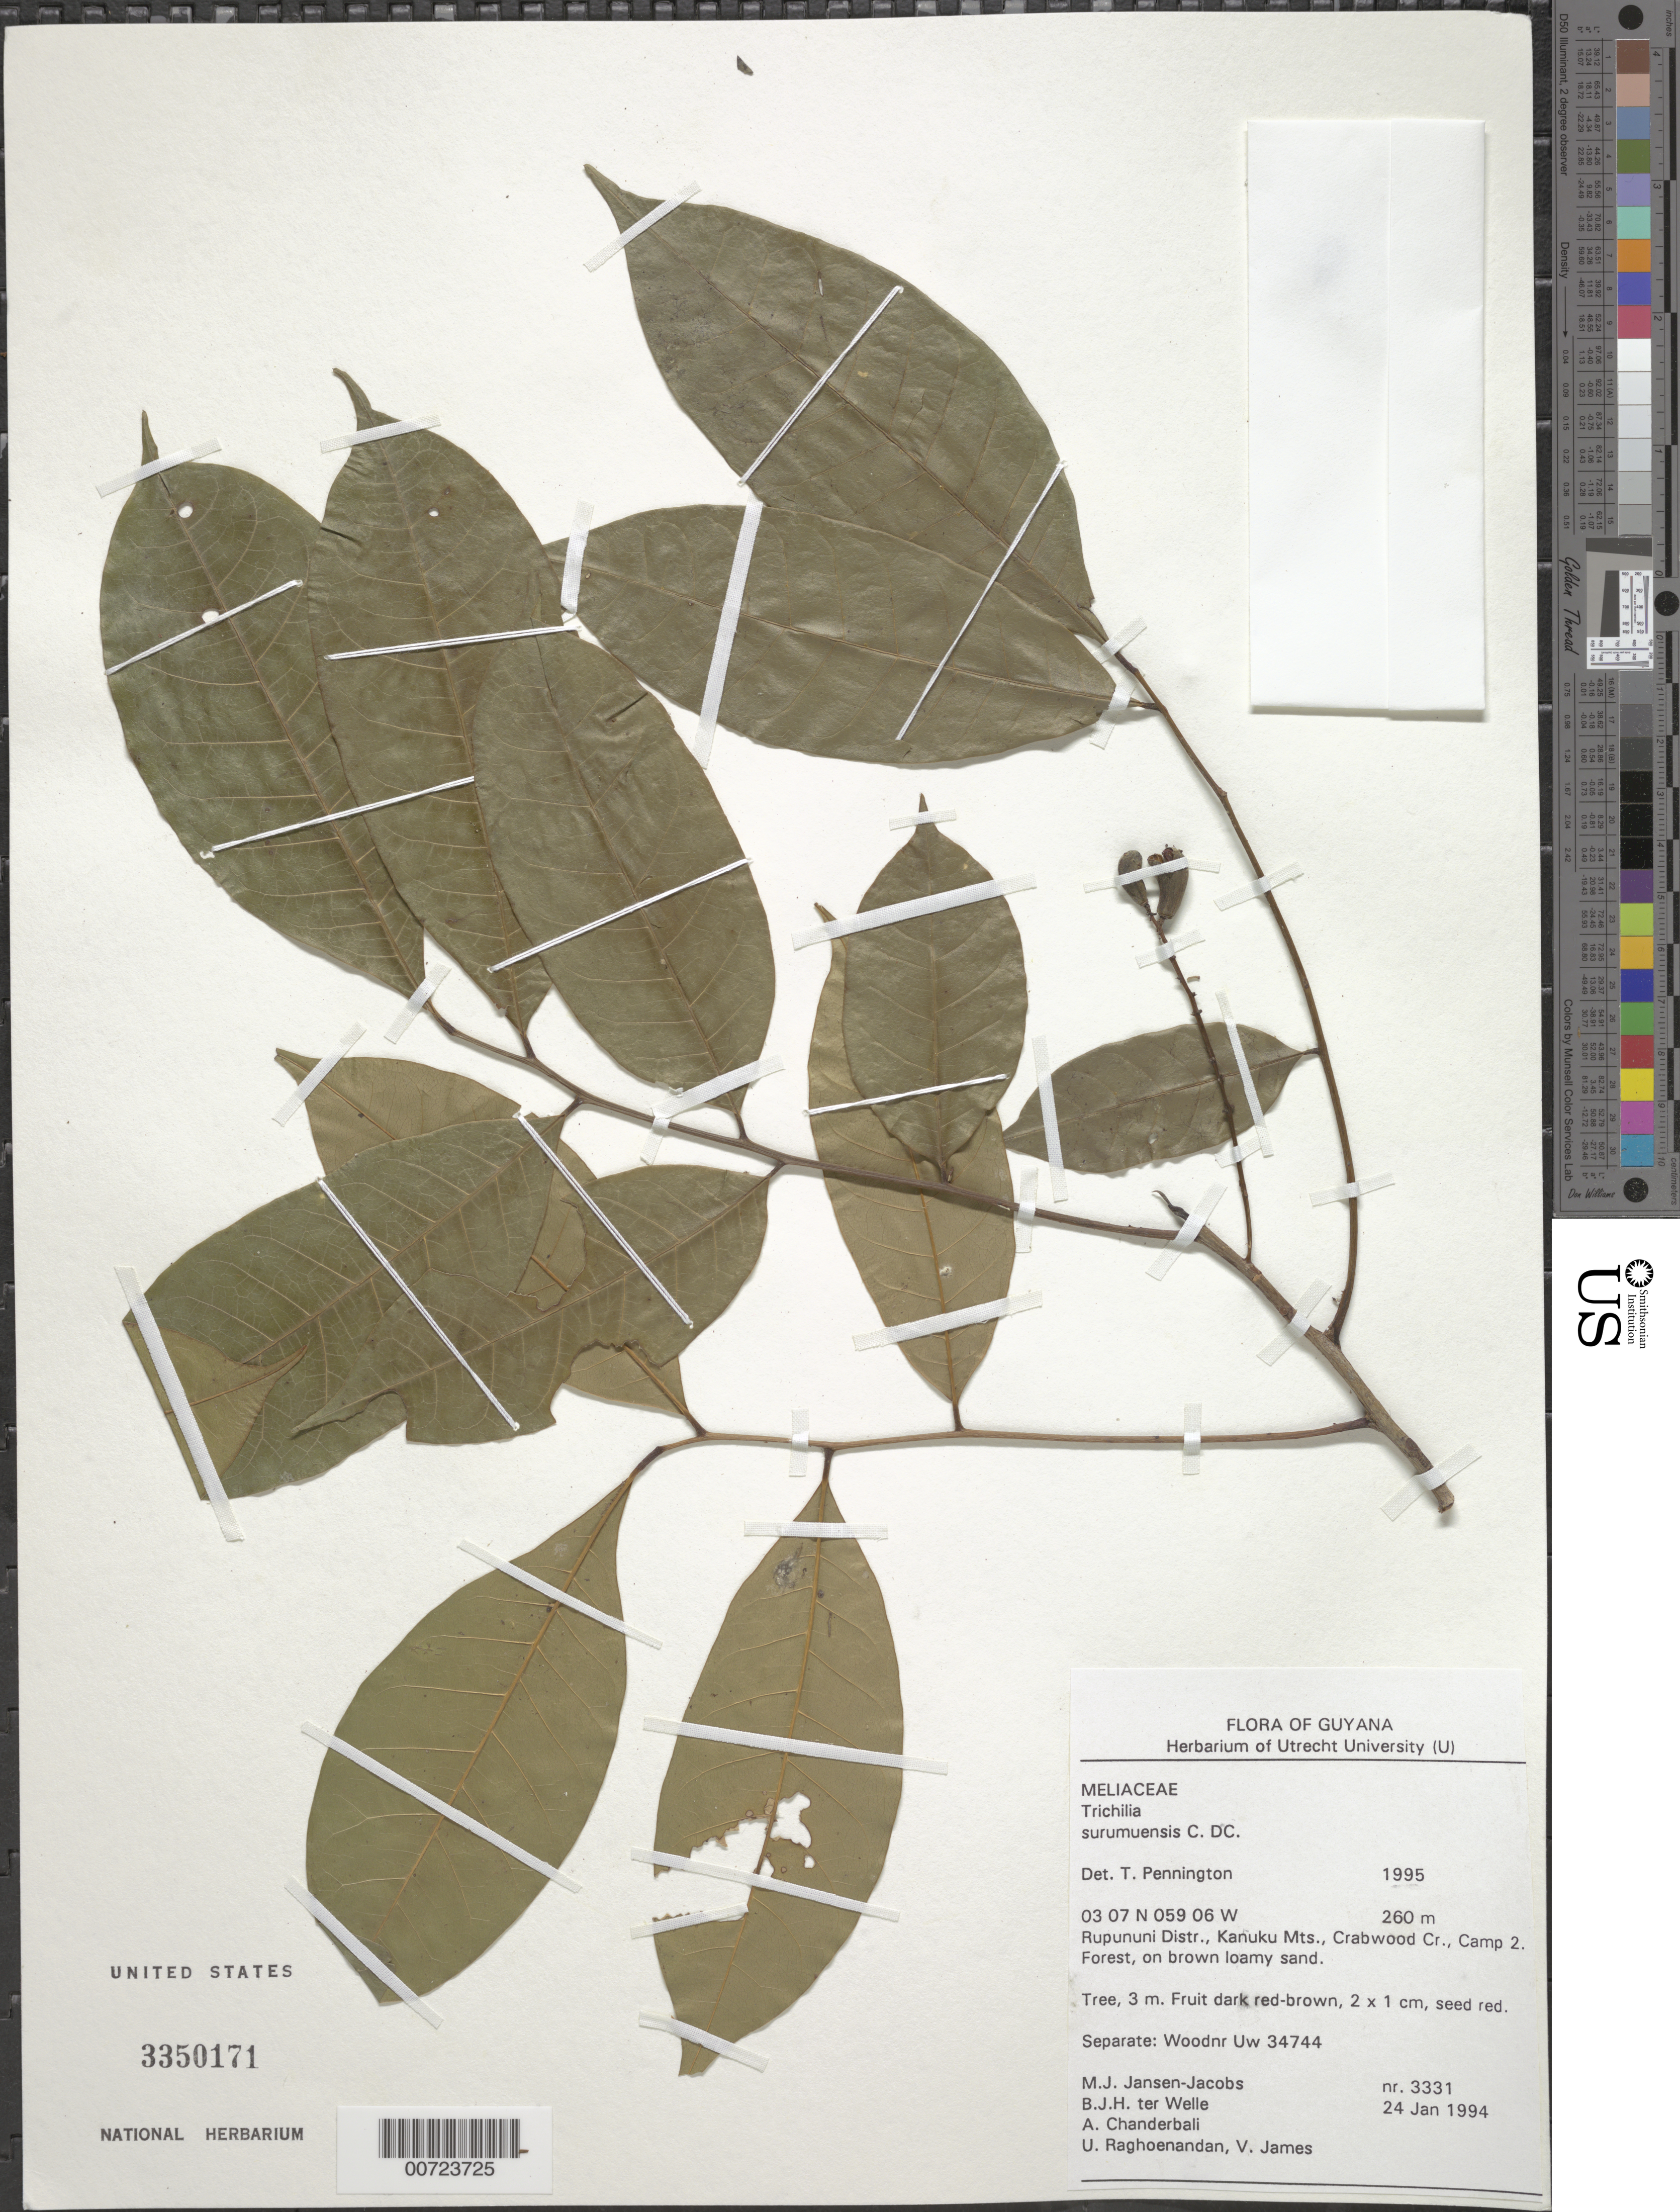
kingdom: Plantae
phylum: Tracheophyta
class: Magnoliopsida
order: Sapindales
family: Meliaceae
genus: Trichilia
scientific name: Trichilia surumuensis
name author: C. DC.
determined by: Pennington, T. D., (K)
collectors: M. J. Jansen-Jacobs, B. Welle, A. S. Chanderbali, U. Raghoenandan & V. James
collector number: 3331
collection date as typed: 23-Jan-94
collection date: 1994-01-23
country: Guyana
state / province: U. Takutu-U. Essequibo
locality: Crabwood Cr., Camp 2, Kanuku Mts., Rupununi District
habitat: Forest on brown loamy sand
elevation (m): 260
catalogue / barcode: US 3350171